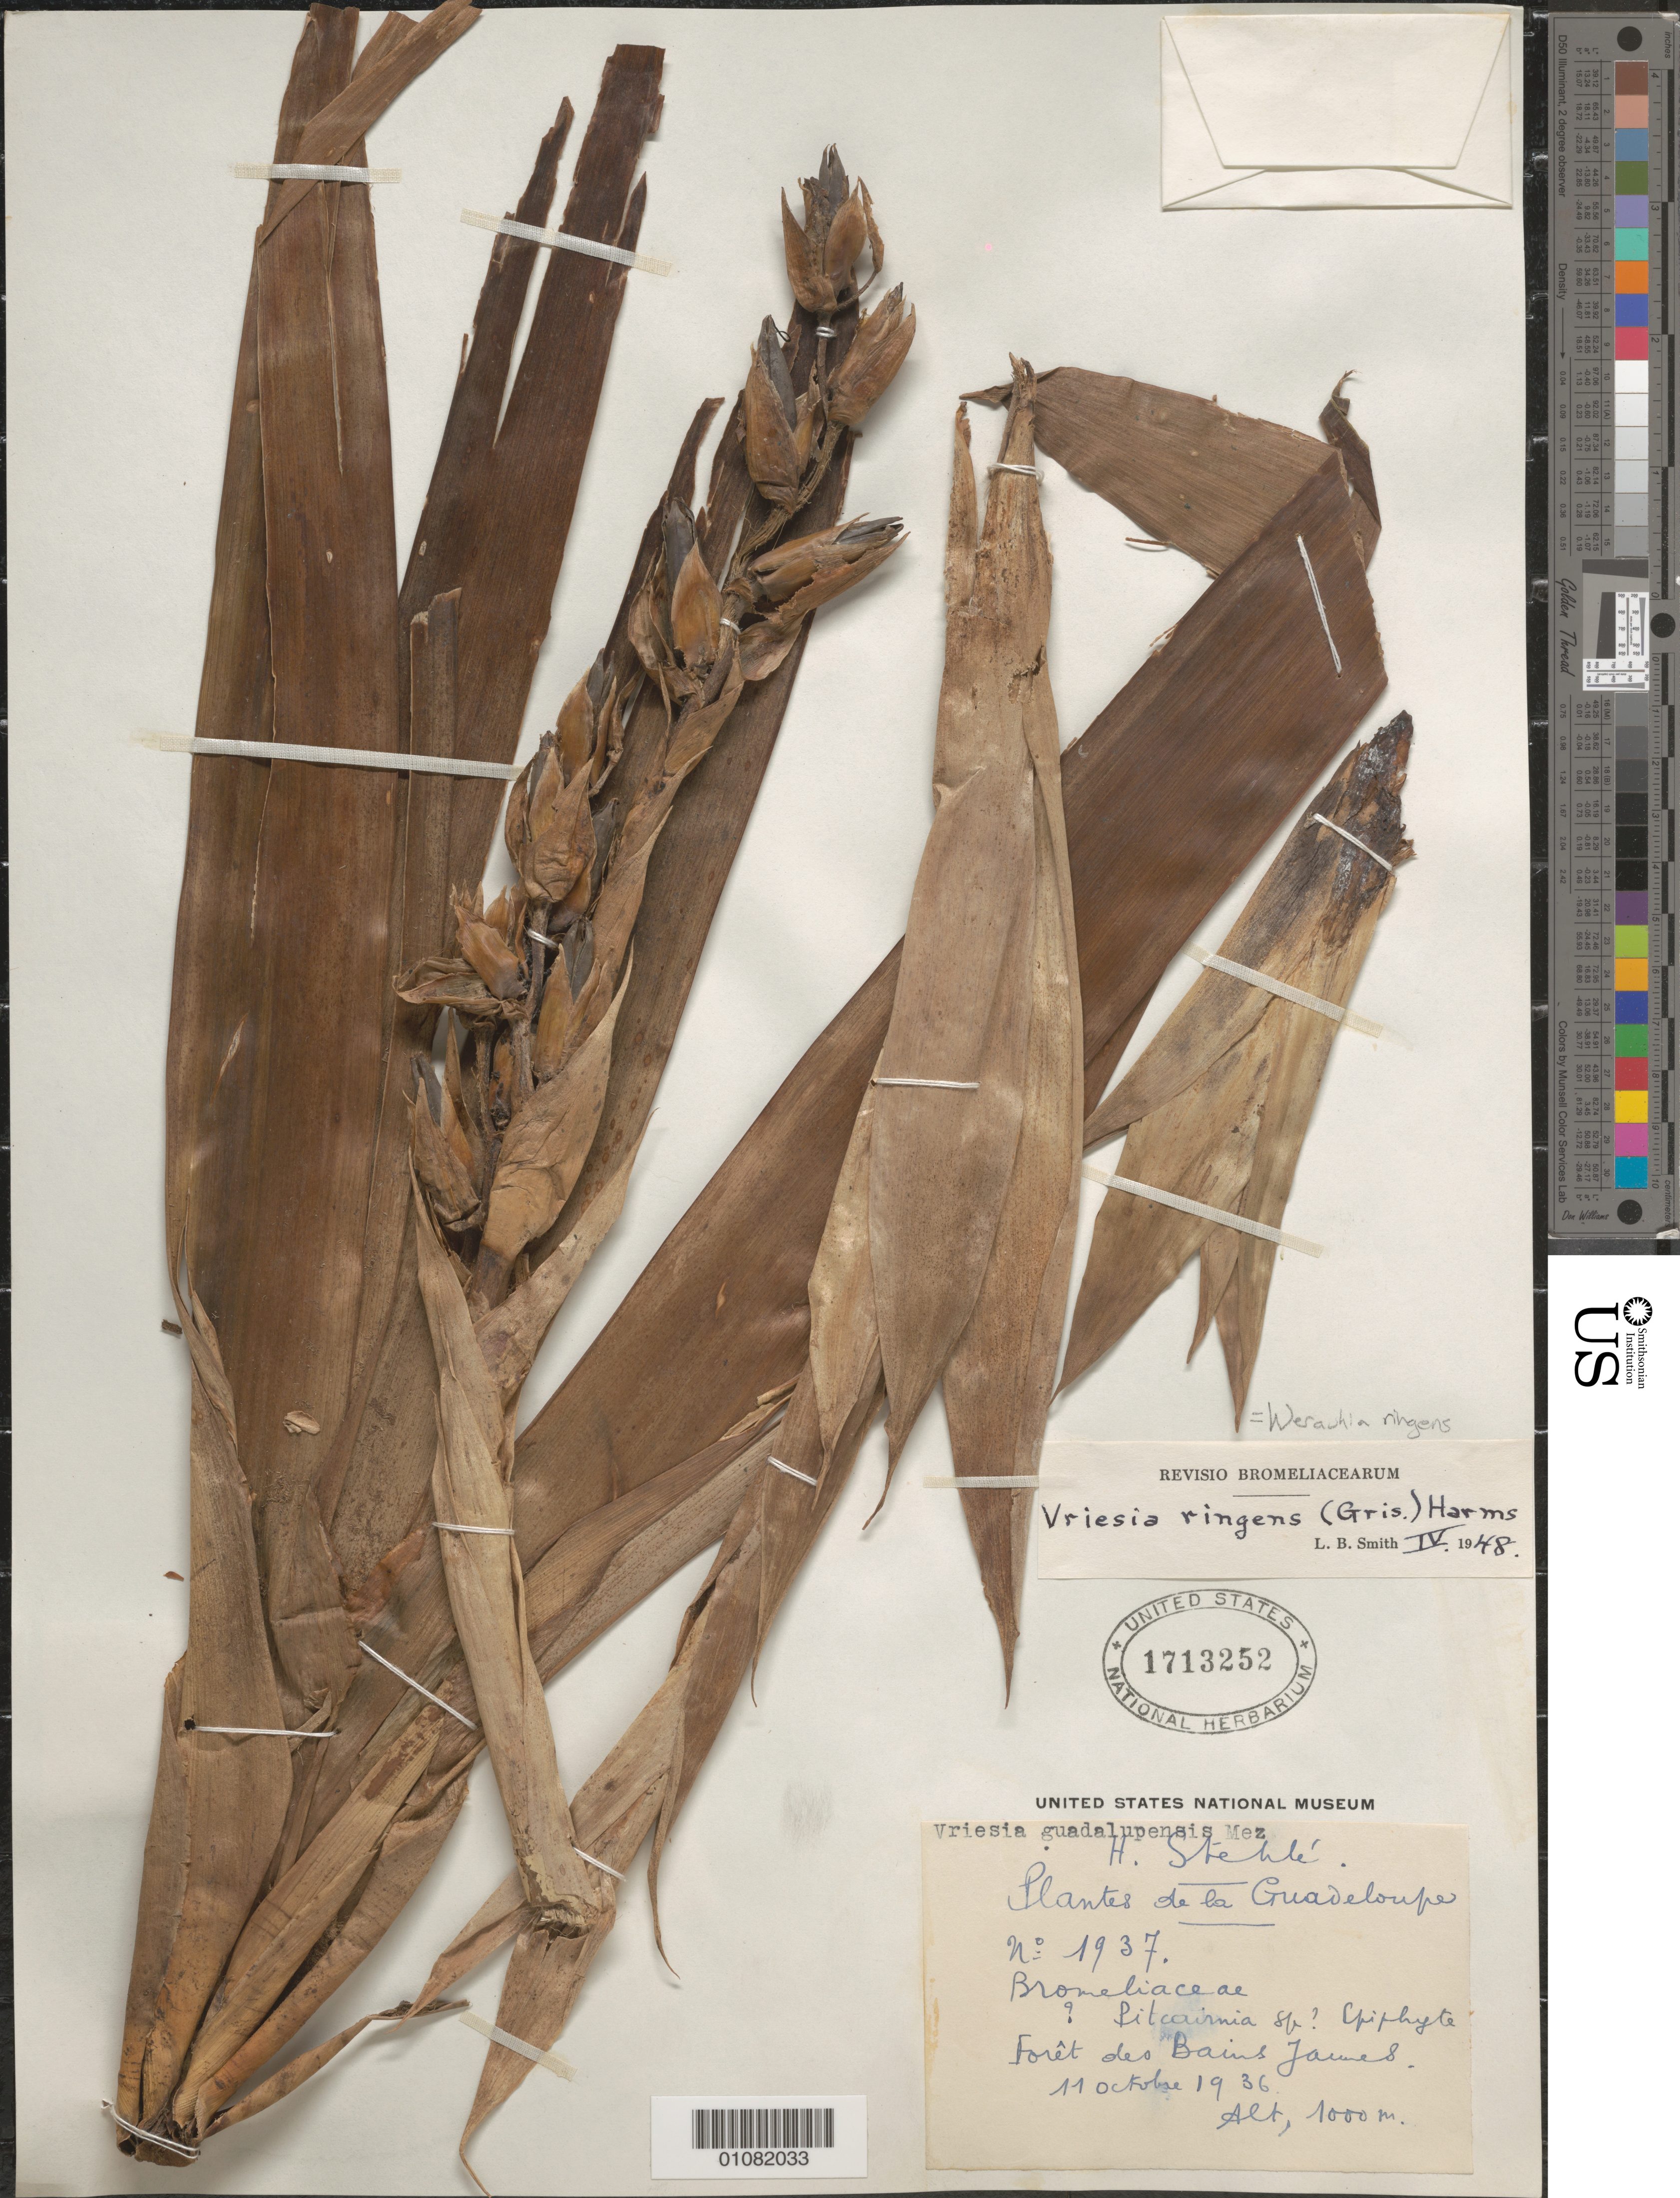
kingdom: Plantae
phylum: Tracheophyta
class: Liliopsida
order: Poales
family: Bromeliaceae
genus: Vriesea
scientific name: Vriesea ringens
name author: (Griseb.) Harms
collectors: H. Stehlé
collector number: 1937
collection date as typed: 11 Oct 1936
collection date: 1936-10-11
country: Guadeloupe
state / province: St. Claude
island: Basse Terre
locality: Forêt des Bains Jaunes.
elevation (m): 1000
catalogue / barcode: US 1713252